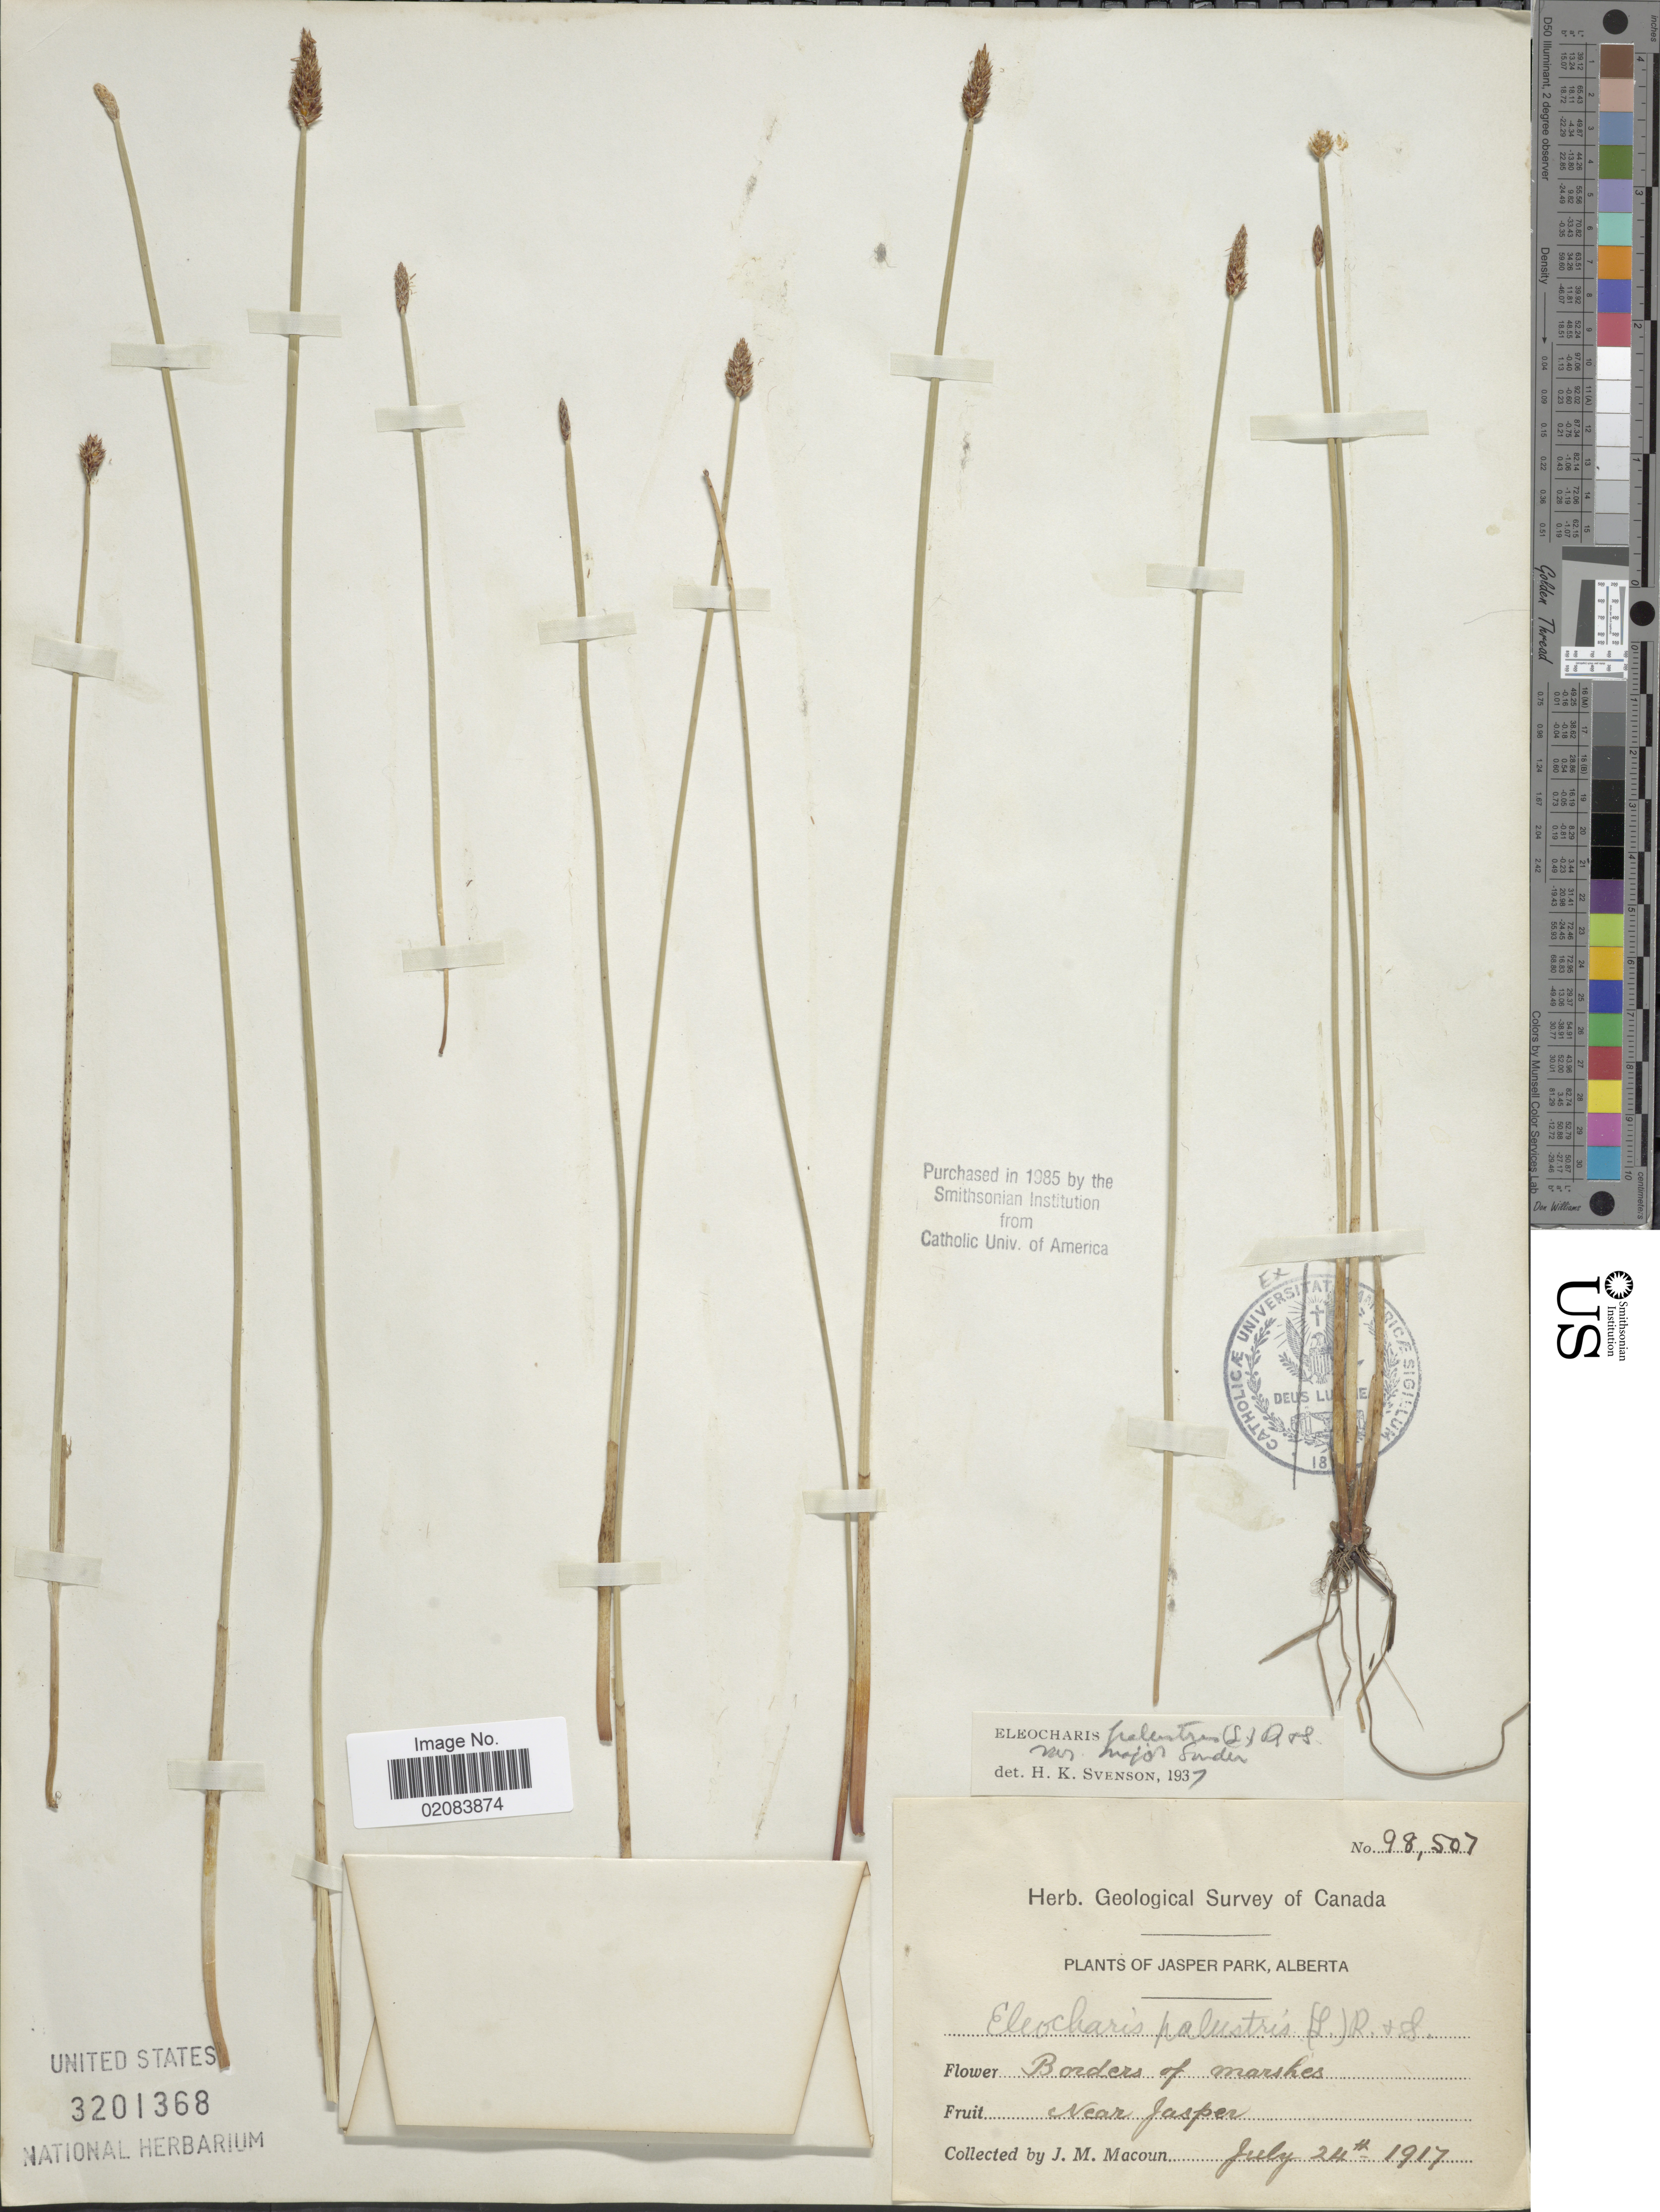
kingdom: Plantae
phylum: Tracheophyta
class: Liliopsida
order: Poales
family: Cyperaceae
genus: Eleocharis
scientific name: Eleocharis palustris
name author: (L.) Roem. & Schult.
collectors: J. M. Macoun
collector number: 98507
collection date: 1917-07-24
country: Canada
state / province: Alberta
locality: Near Jasper Park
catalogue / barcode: US 3201368